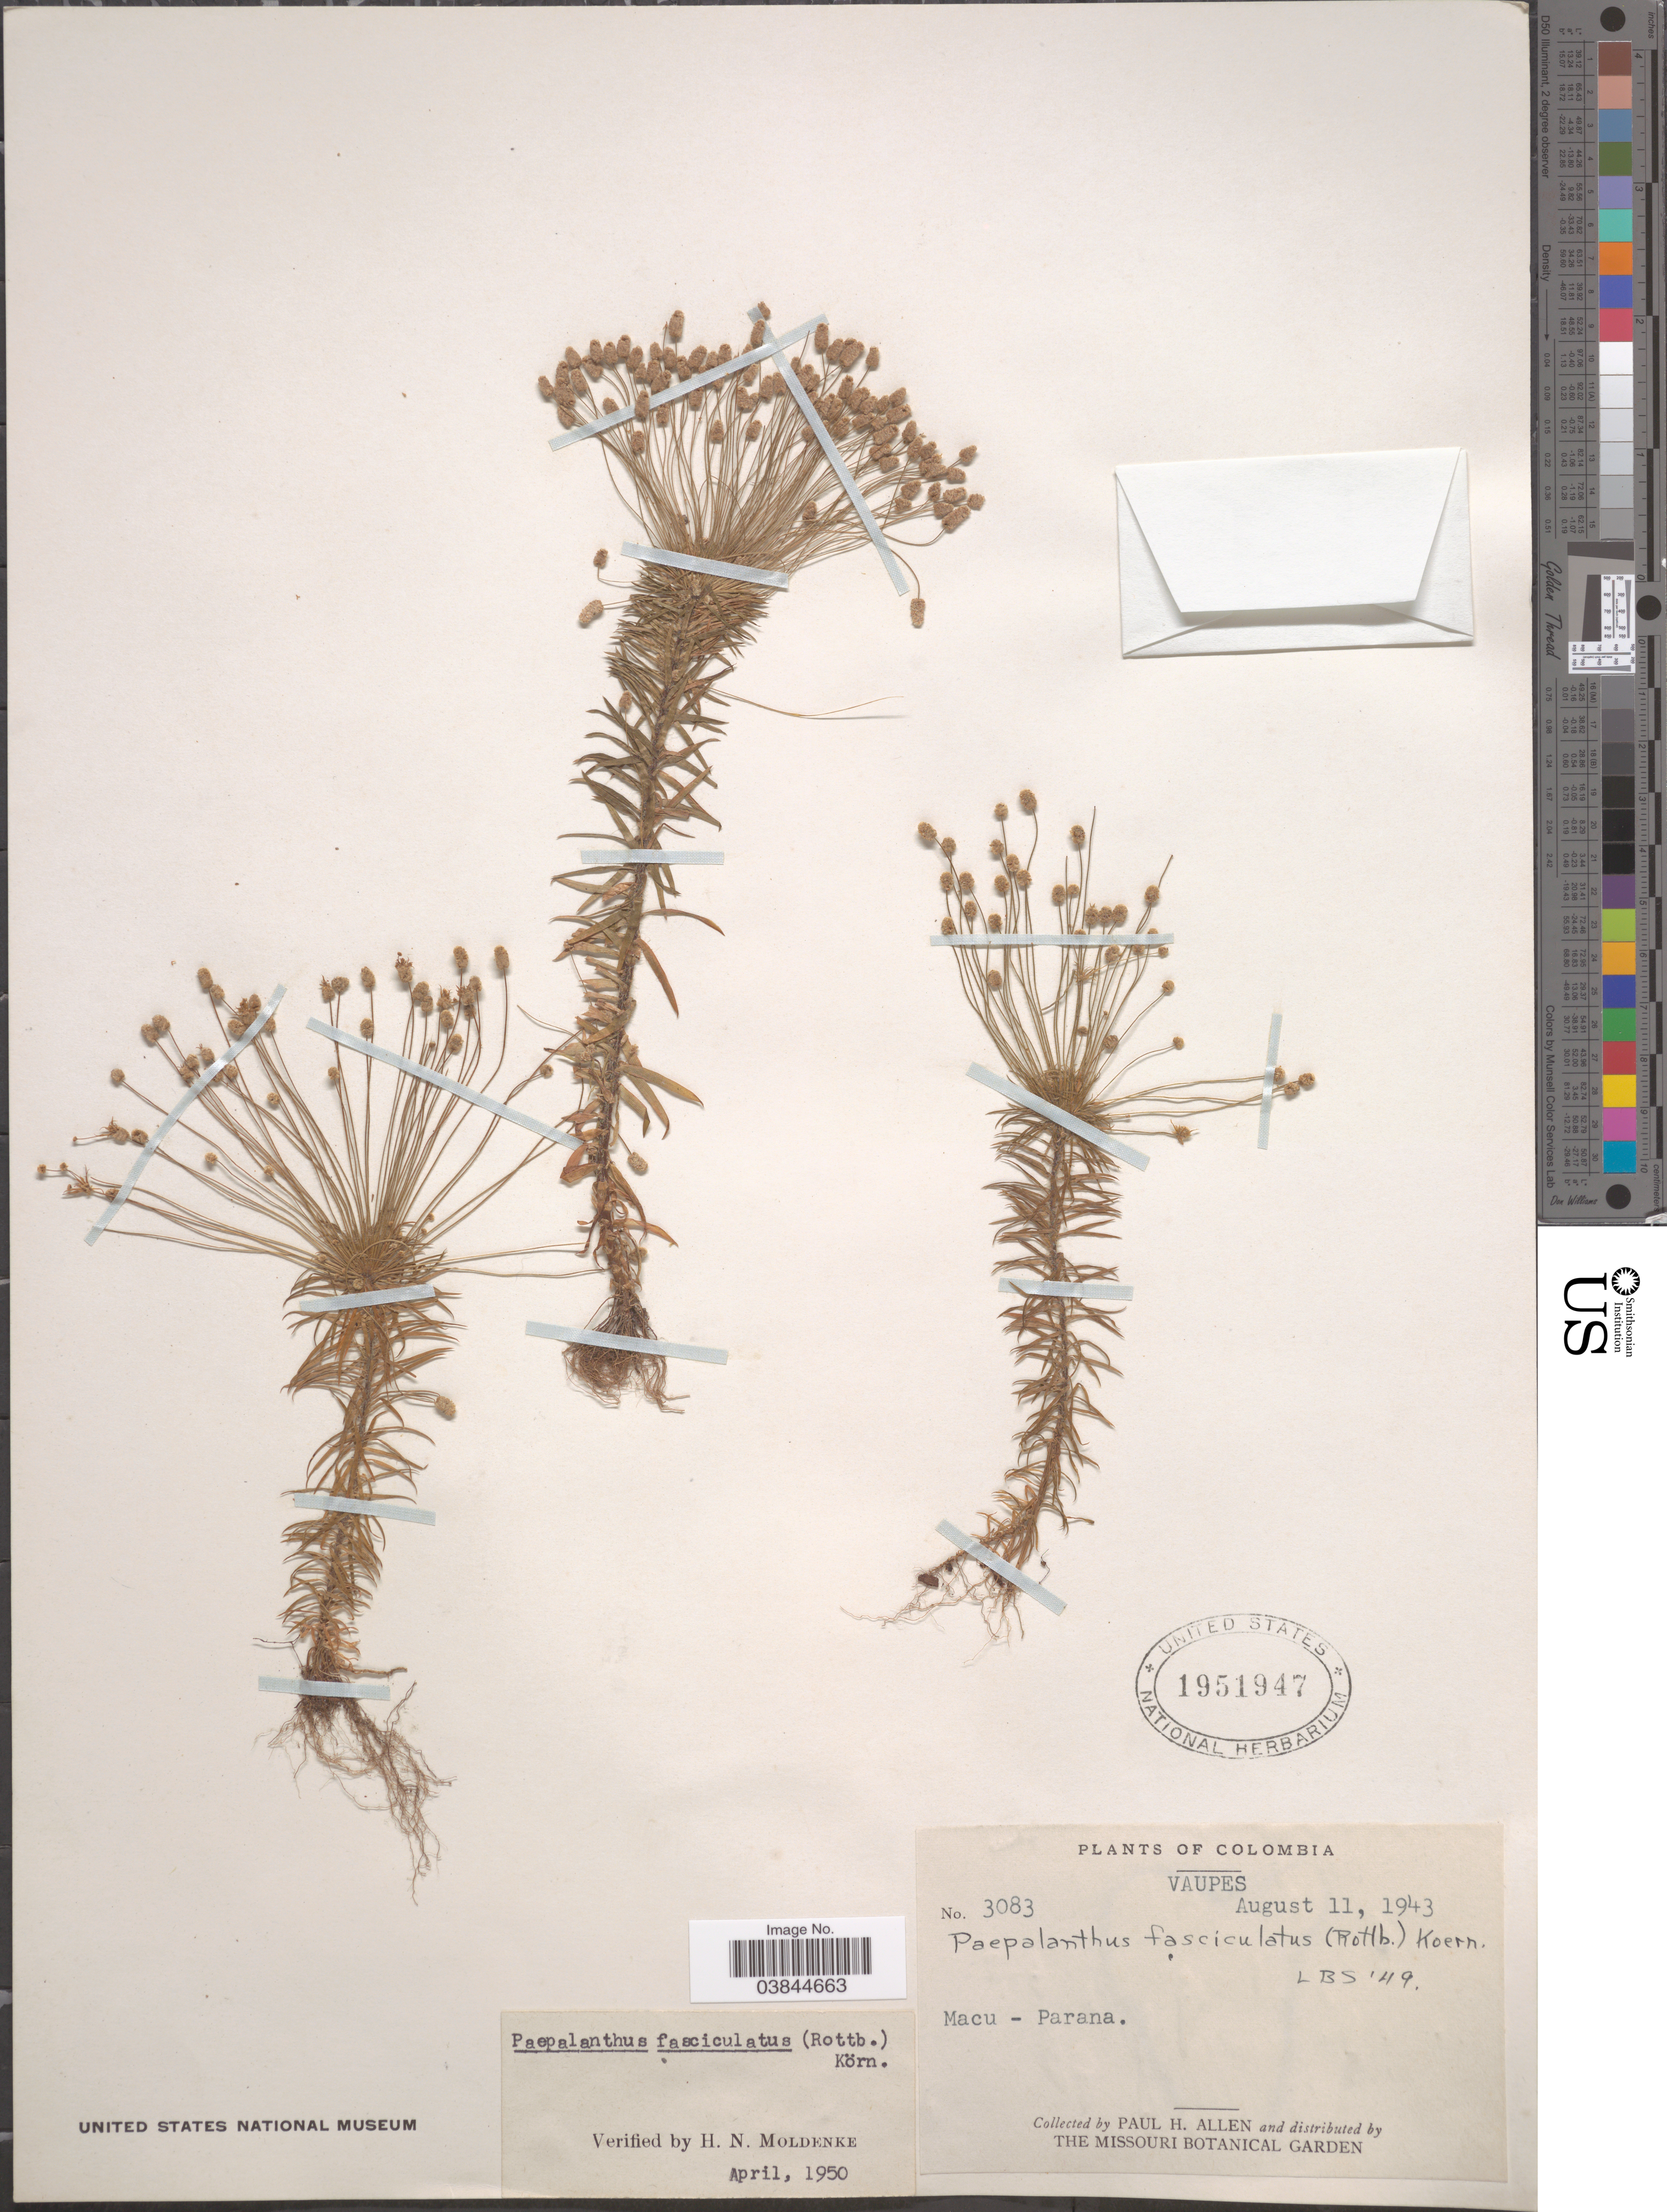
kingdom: Plantae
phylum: Tracheophyta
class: Liliopsida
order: Poales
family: Eriocaulaceae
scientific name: Giuliettia fasciculata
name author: (Rottb.) Andrino & Sano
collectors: P. H. Allen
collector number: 3083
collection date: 1943-08-11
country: Colombia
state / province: Vaupés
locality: Macu - Parana.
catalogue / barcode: US 1951947